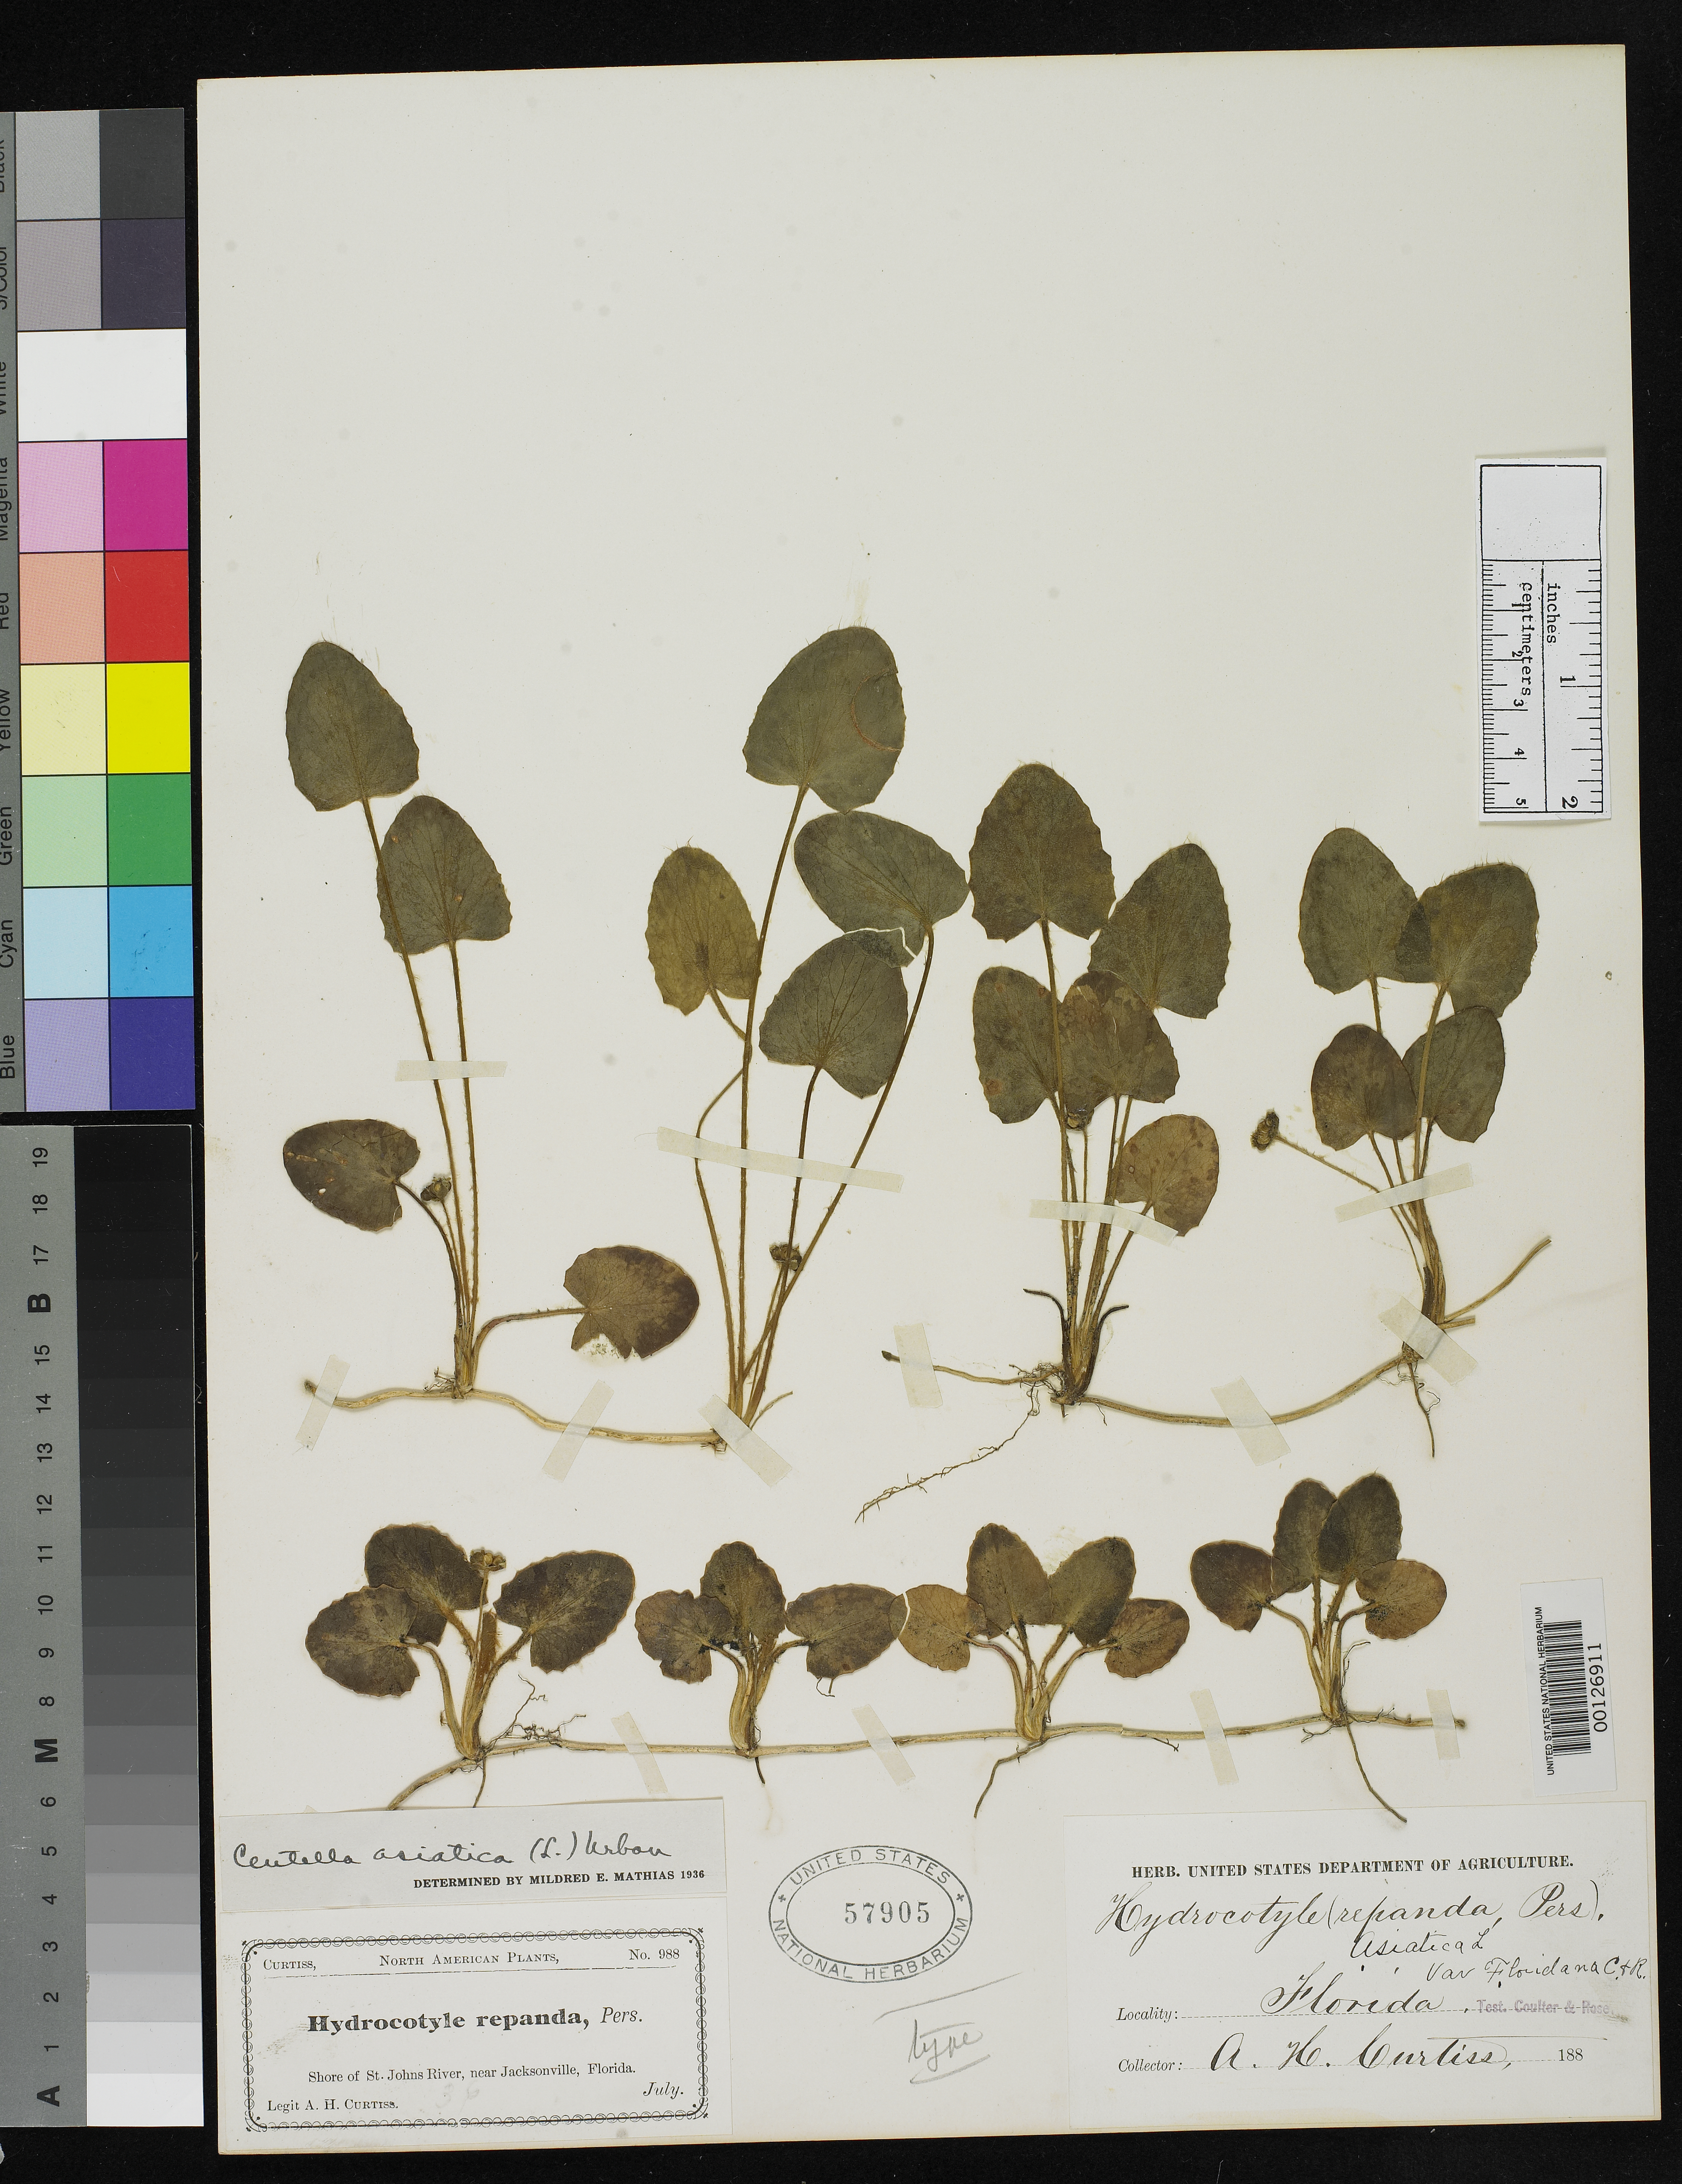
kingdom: Plantae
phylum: Tracheophyta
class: Magnoliopsida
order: Apiales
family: Araliaceae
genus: Hydrocotyle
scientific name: Hydrocotyle asiatica var. floridana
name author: J.M. Coult. & Rose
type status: Syntype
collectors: A. H. Curtiss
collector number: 988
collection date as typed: Jul 188-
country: United States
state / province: Florida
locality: Shore of St. John's River, near Jacksonville.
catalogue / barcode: US 57905